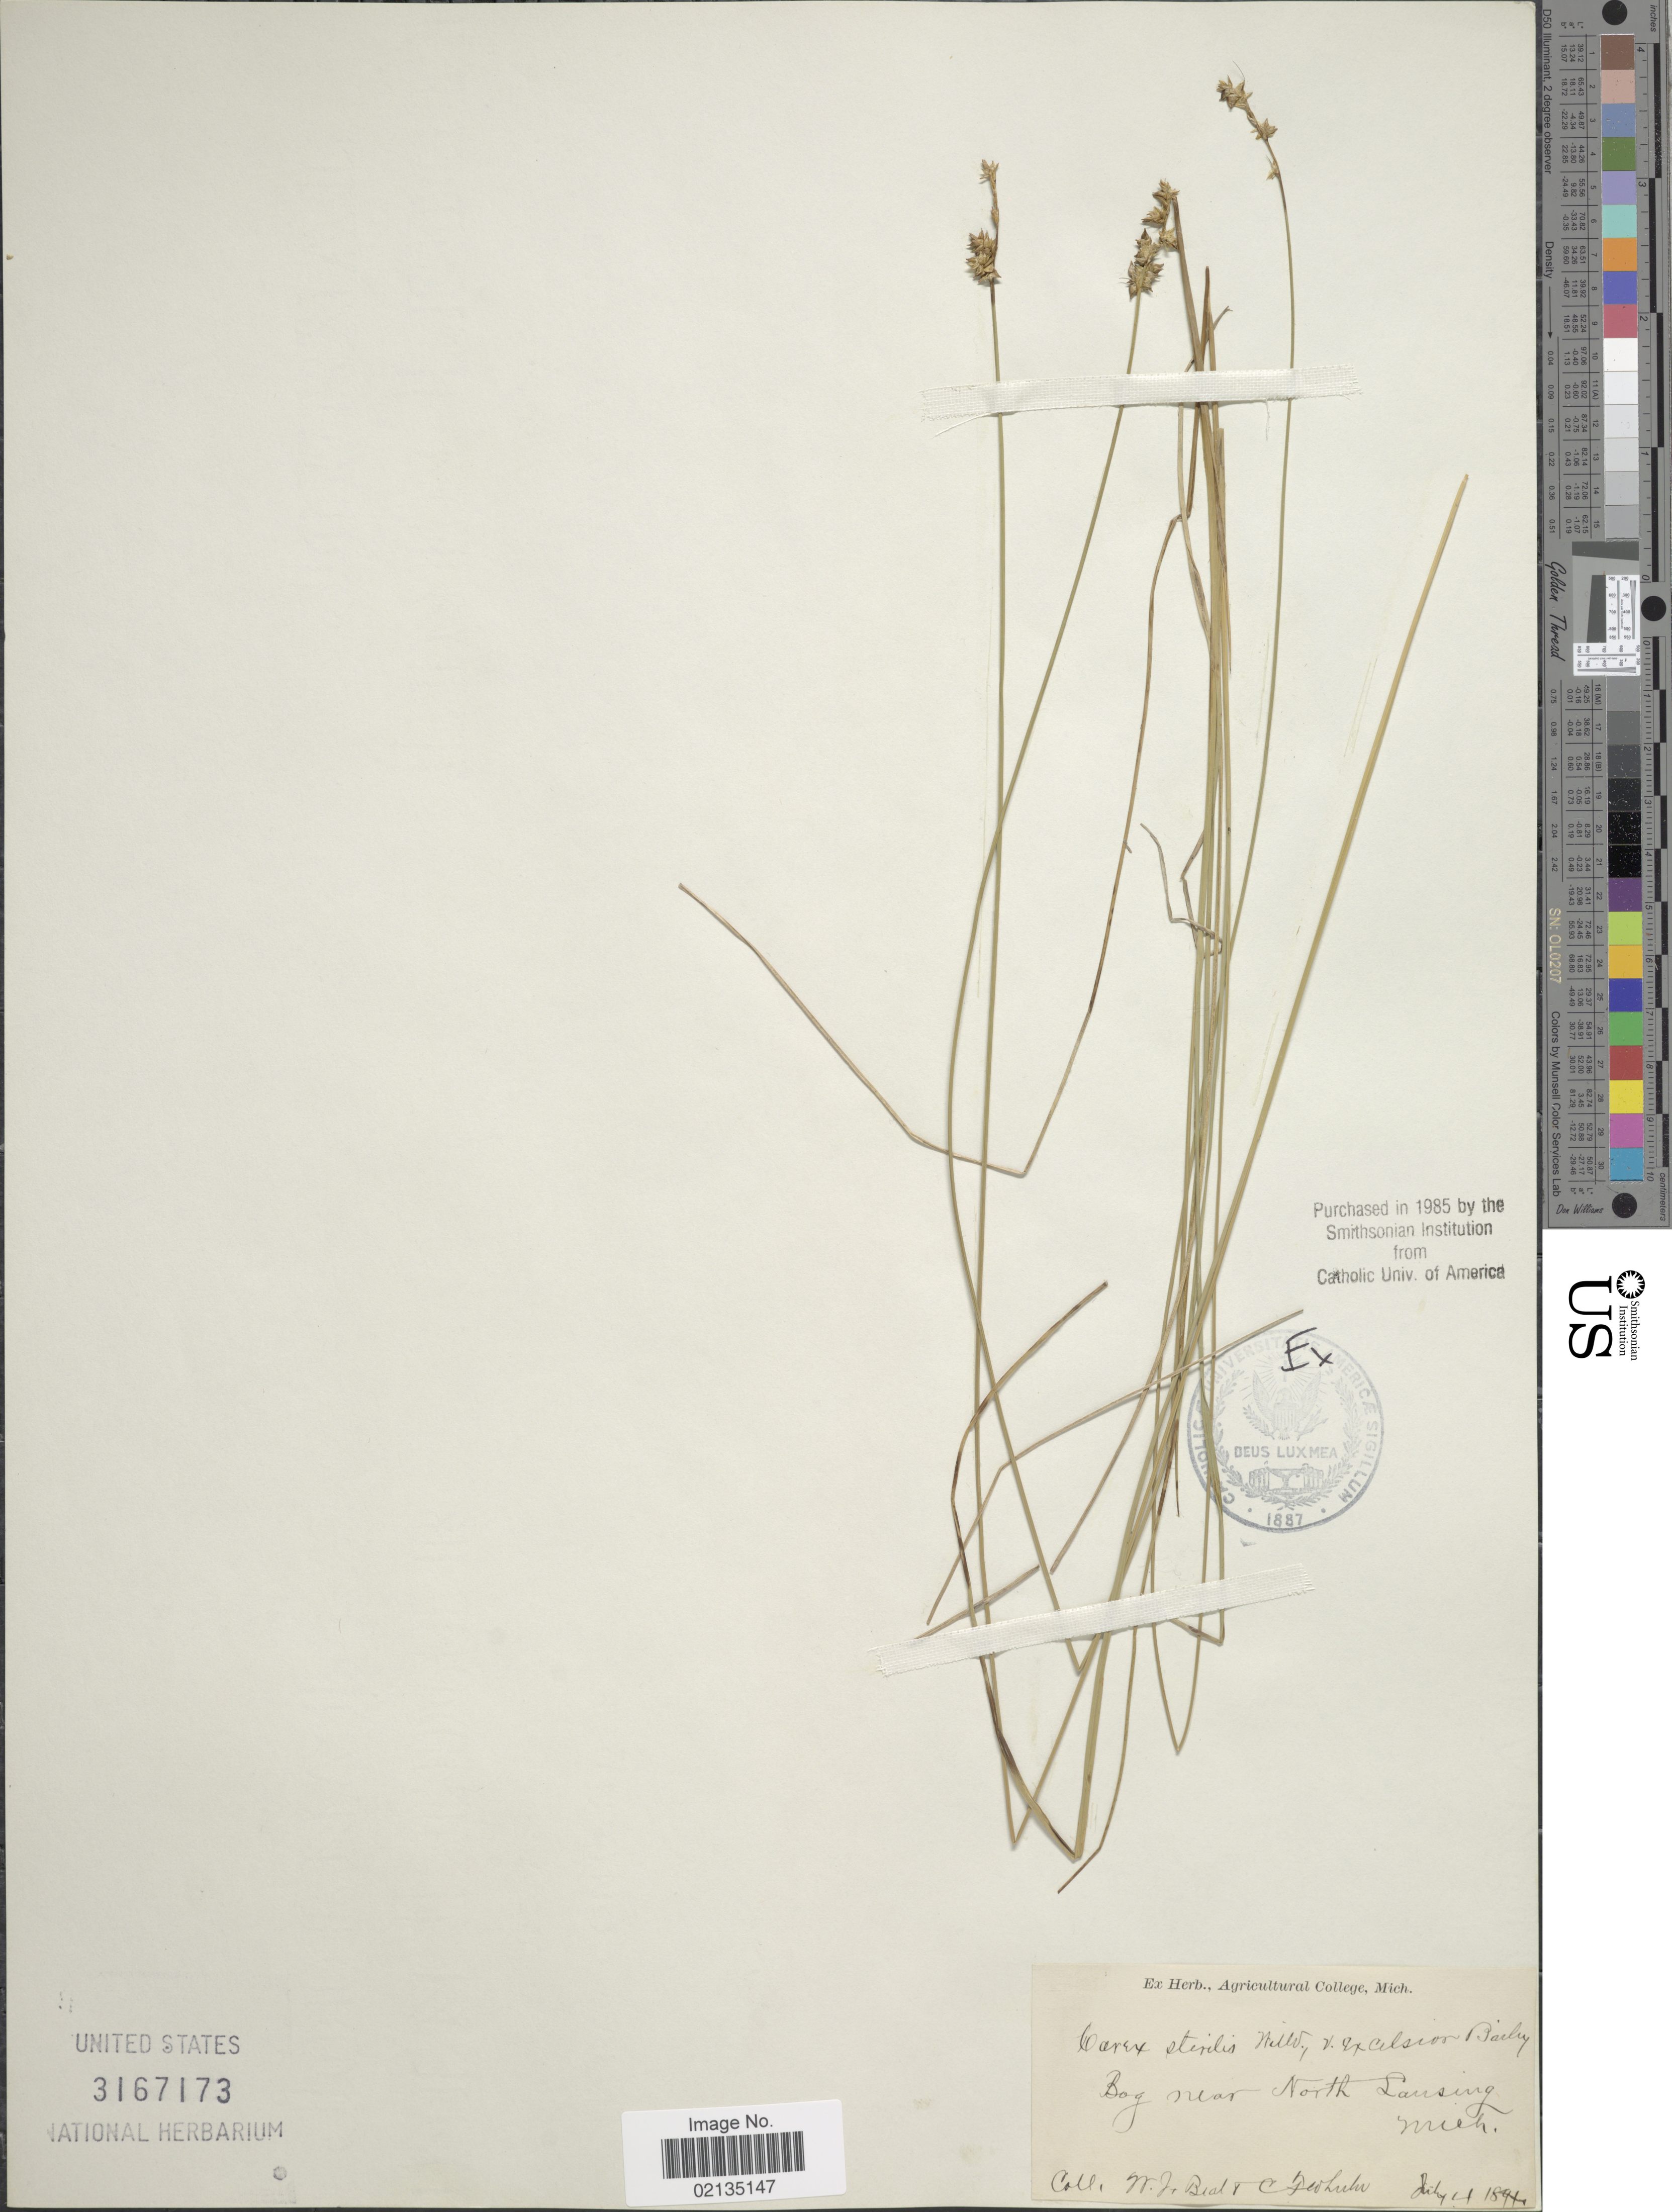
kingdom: Plantae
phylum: Tracheophyta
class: Liliopsida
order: Poales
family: Cyperaceae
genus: Carex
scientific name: Carex sterilis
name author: Willd.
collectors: W. J. Beal & C. Wheeler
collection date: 1894-07-04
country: United States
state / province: Michigan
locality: Bog area North Lansing, Mich.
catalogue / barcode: US 3167173